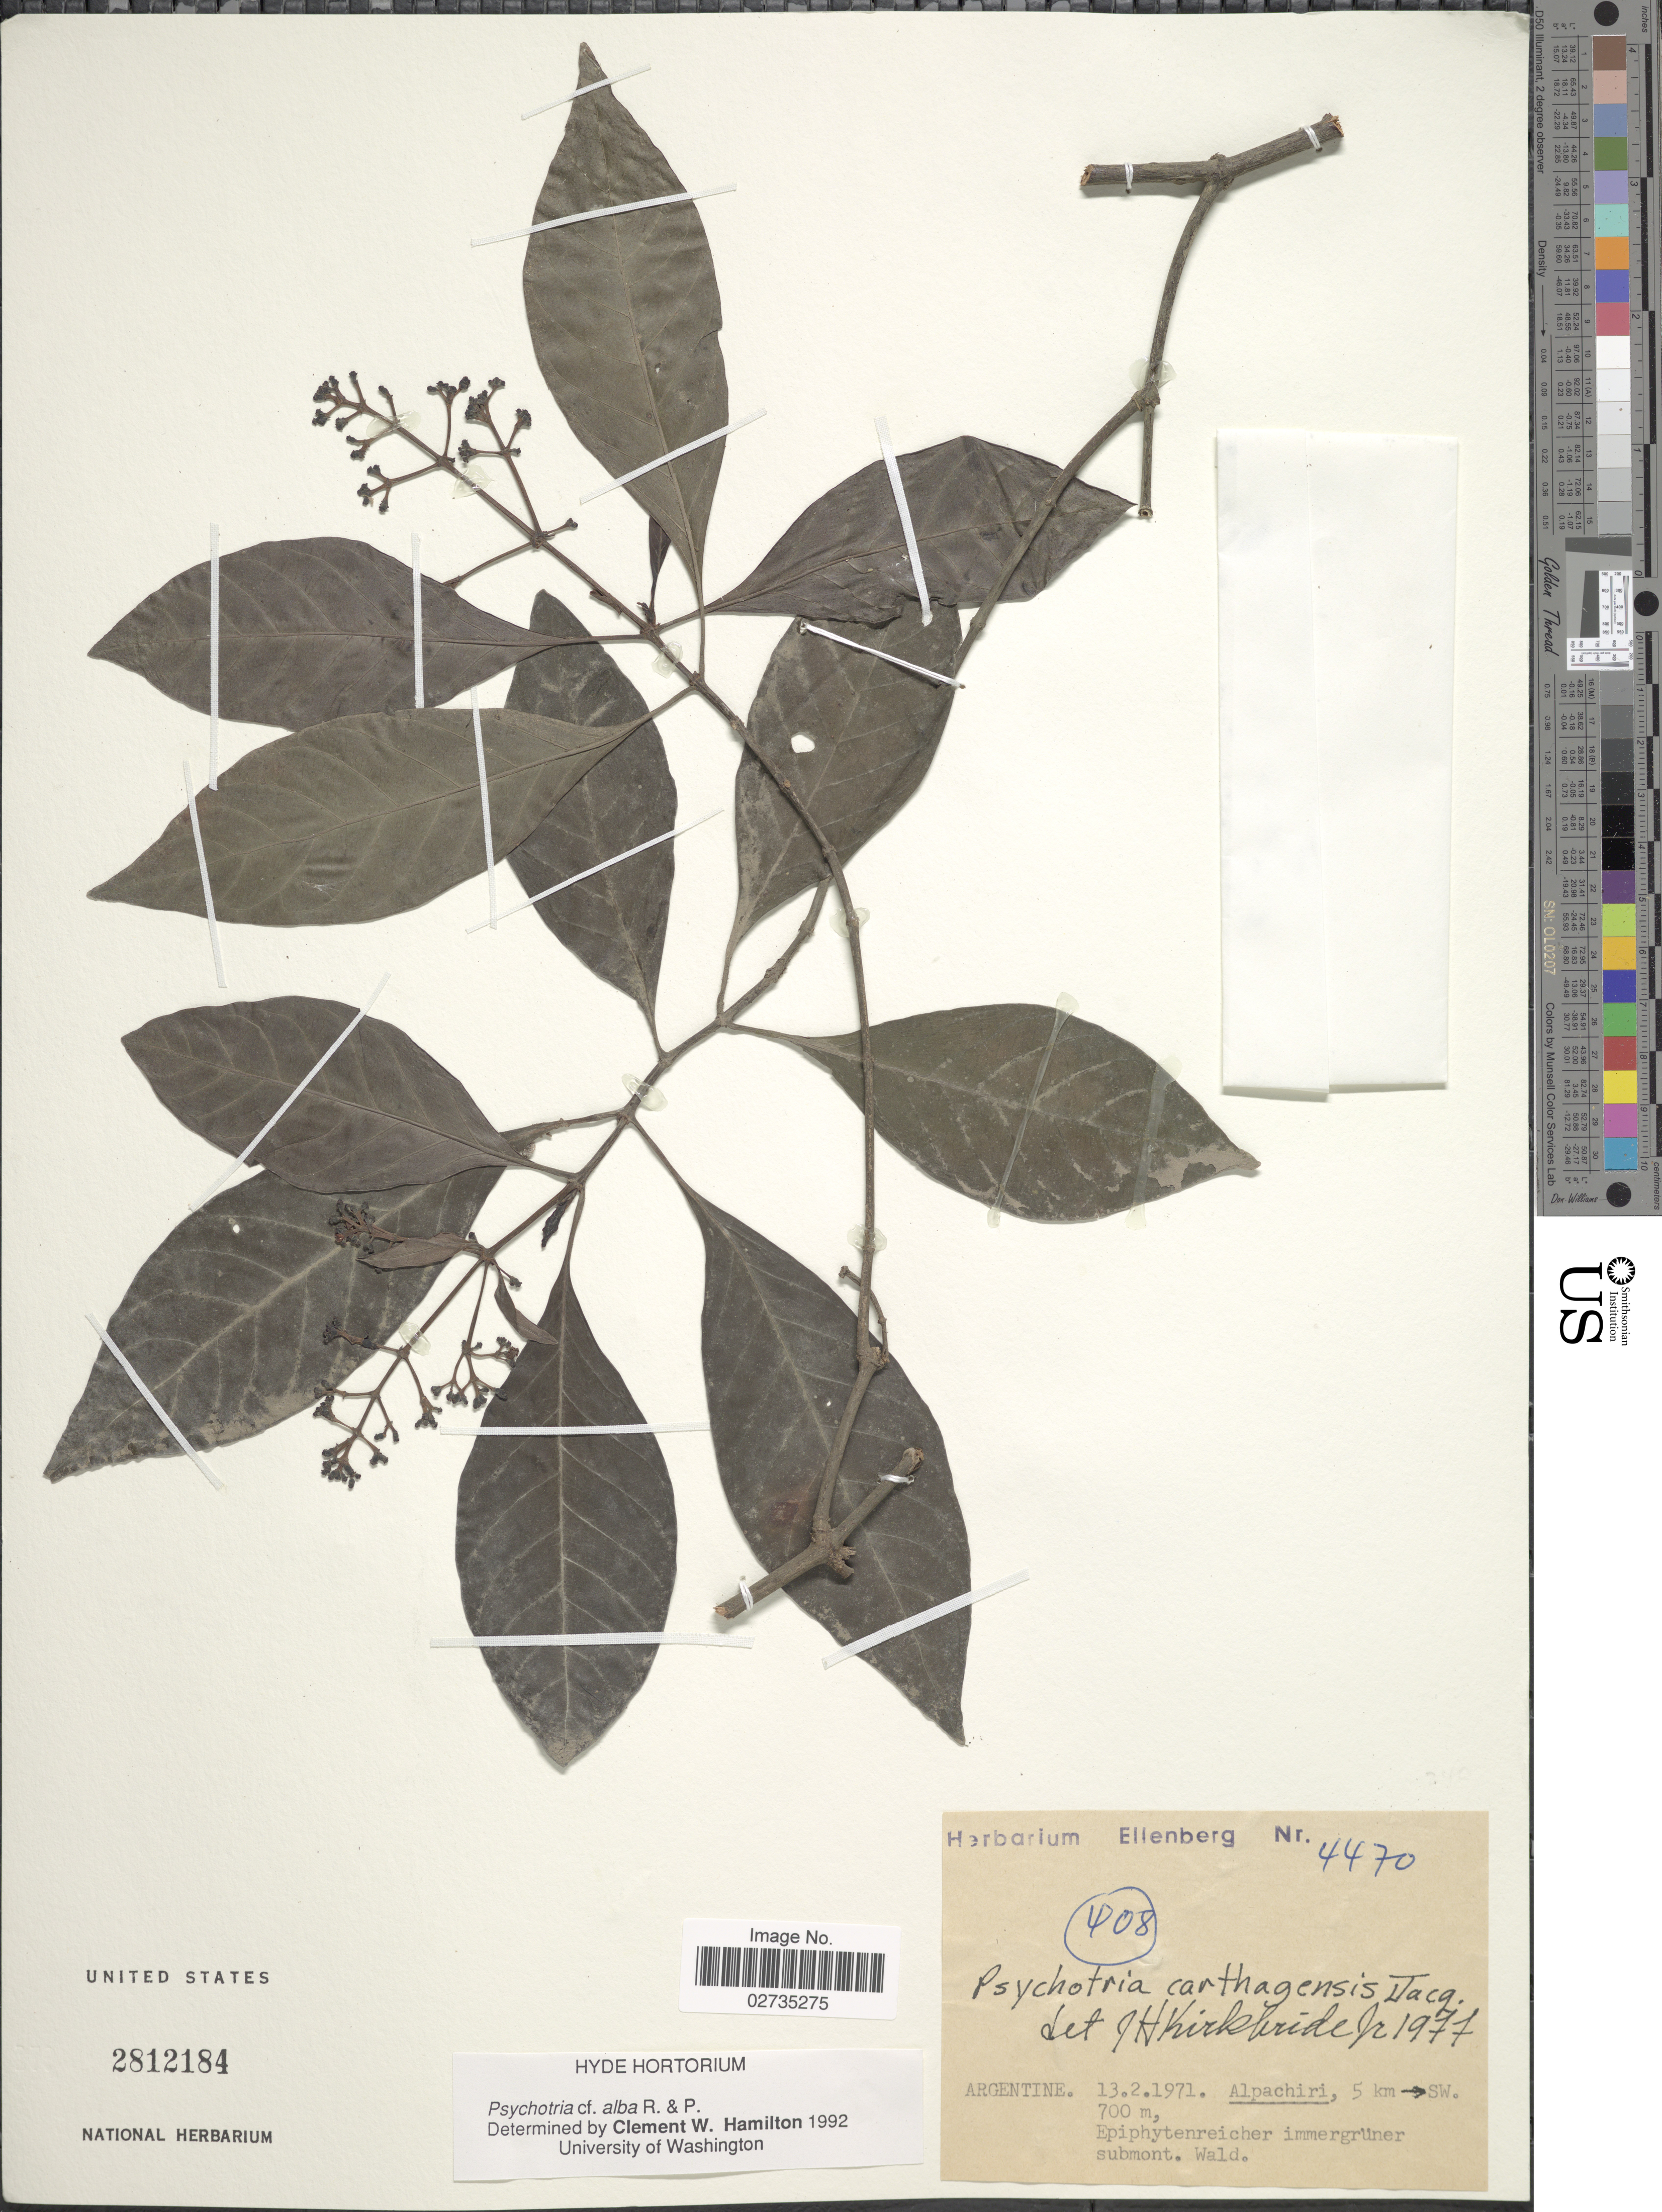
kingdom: Plantae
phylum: Tracheophyta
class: Magnoliopsida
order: Gentianales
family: Rubiaceae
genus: Psychotria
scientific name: Psychotria alba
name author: Ruiz & Pav.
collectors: Ex herb. Ellenberg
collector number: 4470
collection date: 1971-02-13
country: Argentina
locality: Alpachiri, 5 km SW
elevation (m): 700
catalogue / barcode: US 2812184